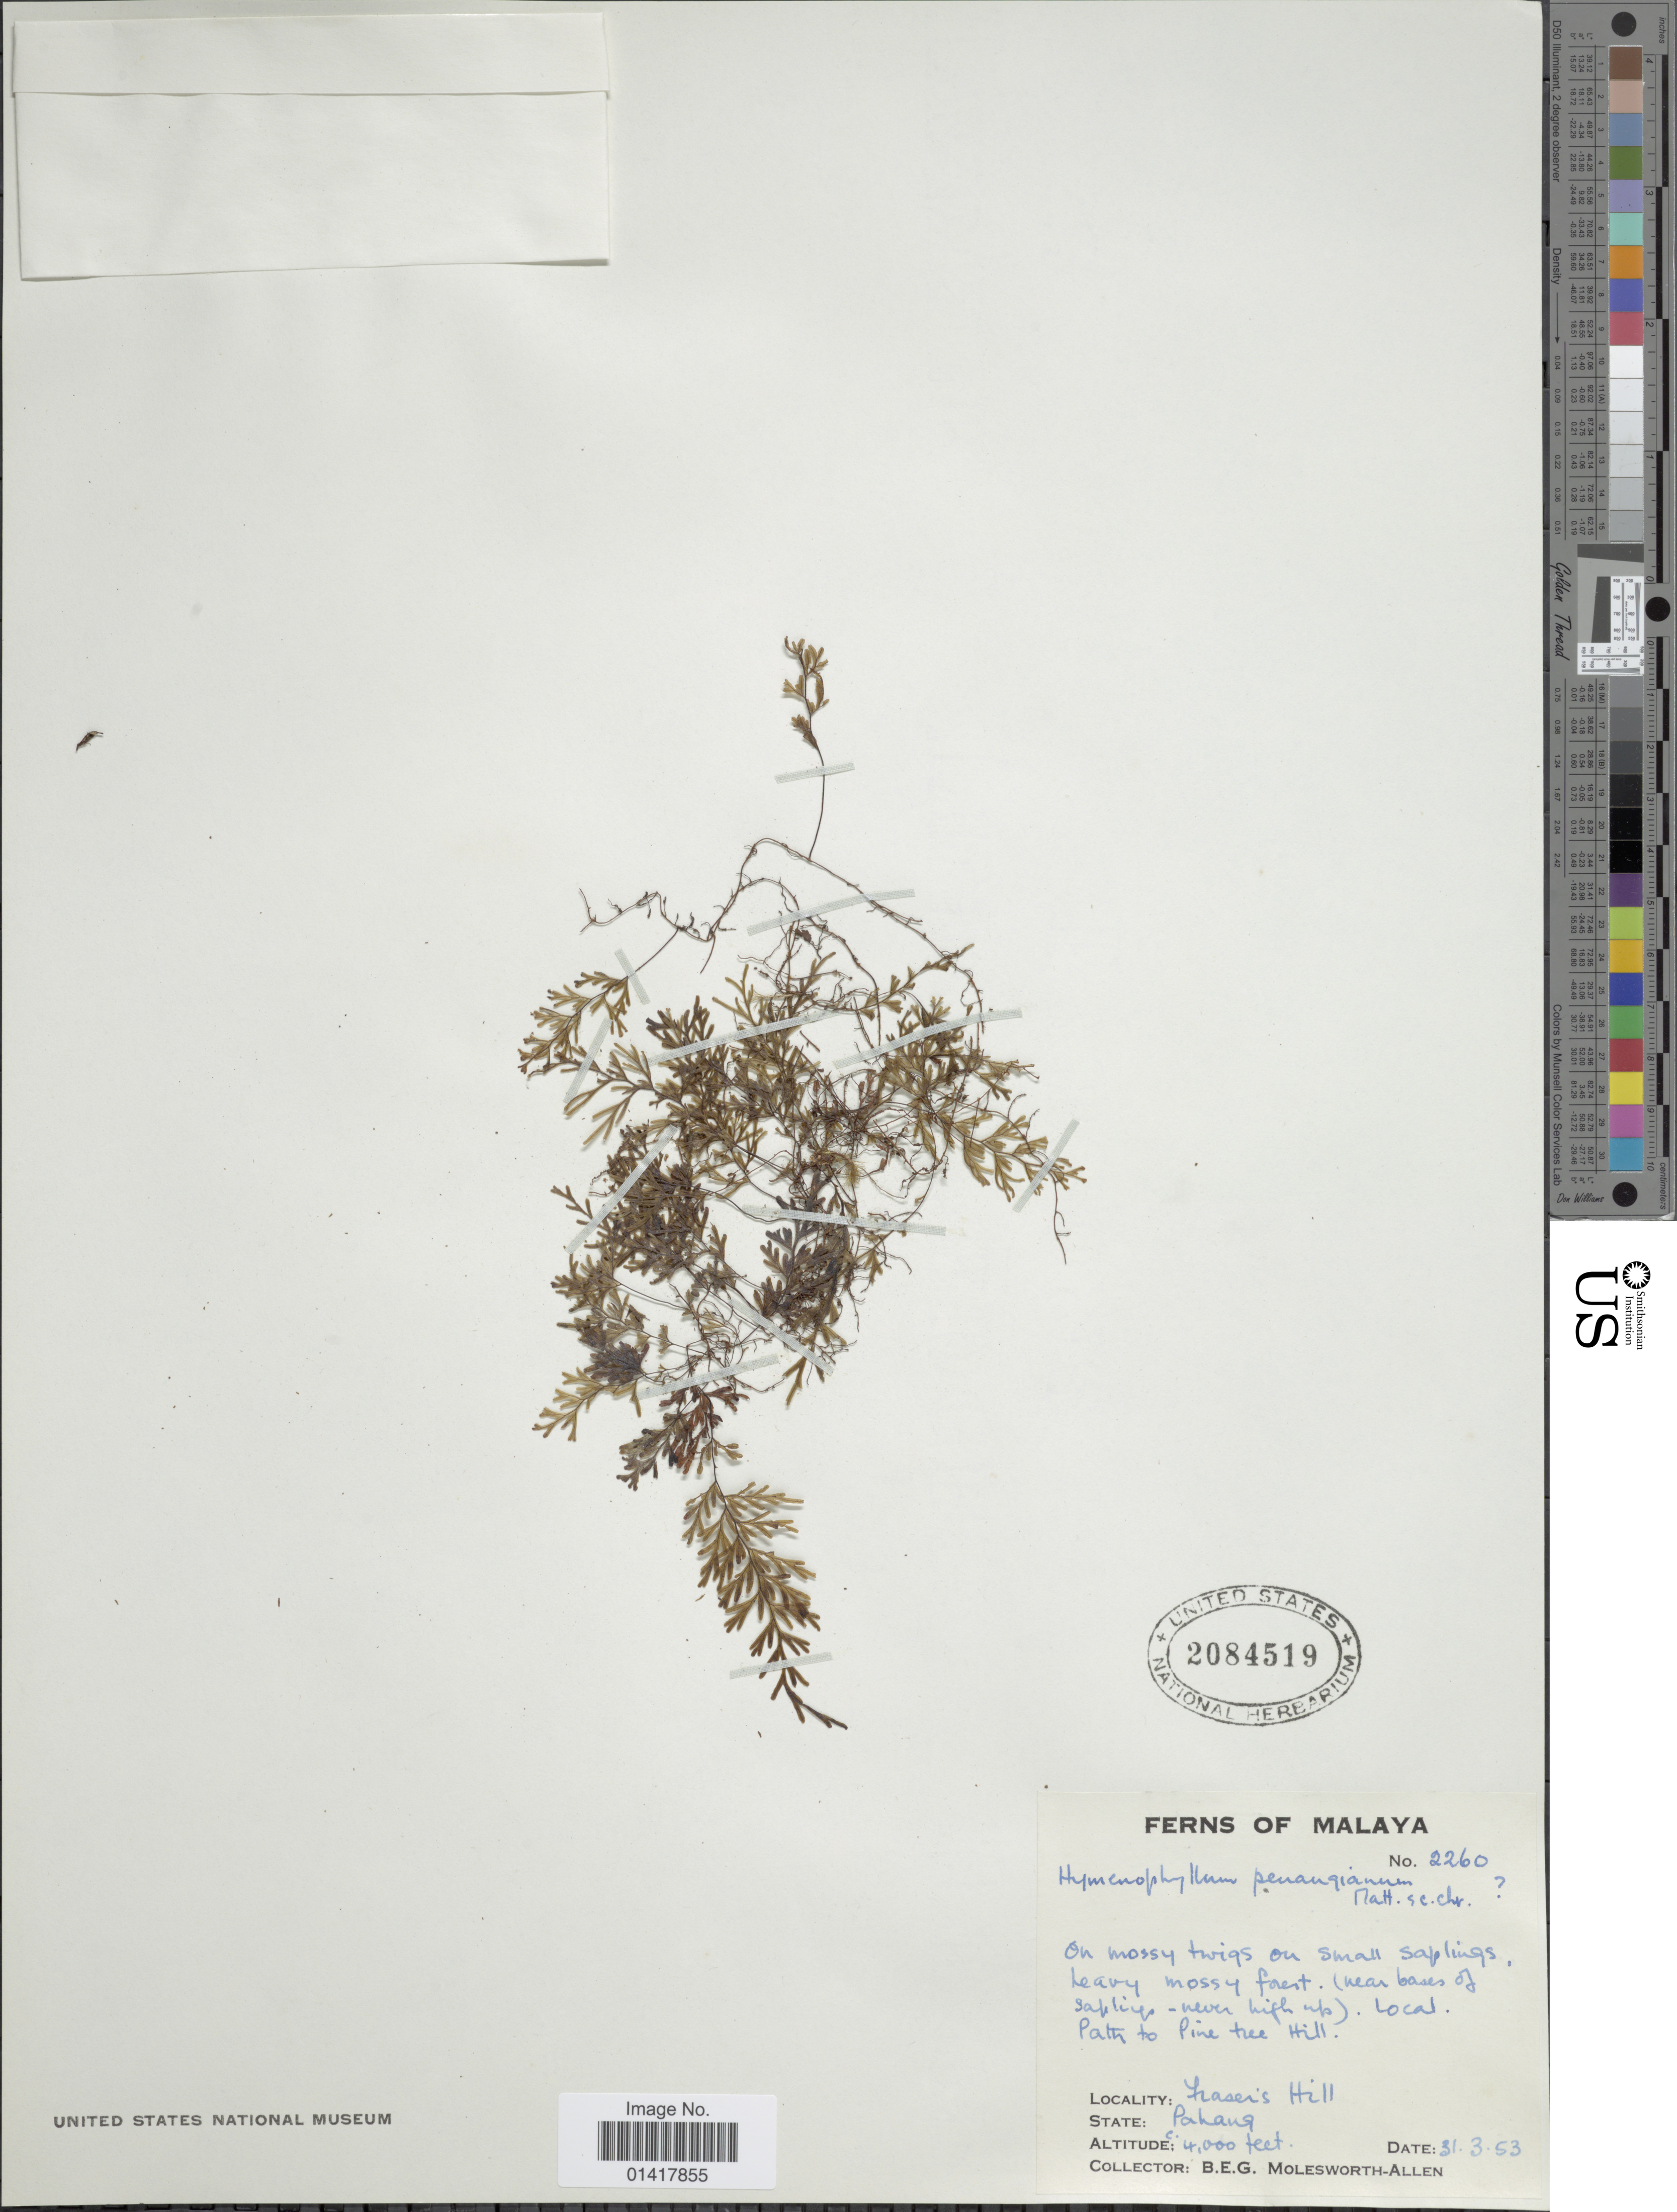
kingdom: Plantae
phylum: Tracheophyta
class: Polypodiopsida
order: Hymenophyllales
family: Hymenophyllaceae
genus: Hymenophyllum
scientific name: Hymenophyllum penangianum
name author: C.G. Matthew & Christ ex Christ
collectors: B. E. G. Molesworth-Allen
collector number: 2260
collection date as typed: Transcribed d/m/y: 31/3/53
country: Malaysia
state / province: Pahang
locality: Fraser's Hill,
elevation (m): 1219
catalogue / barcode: US 2084519